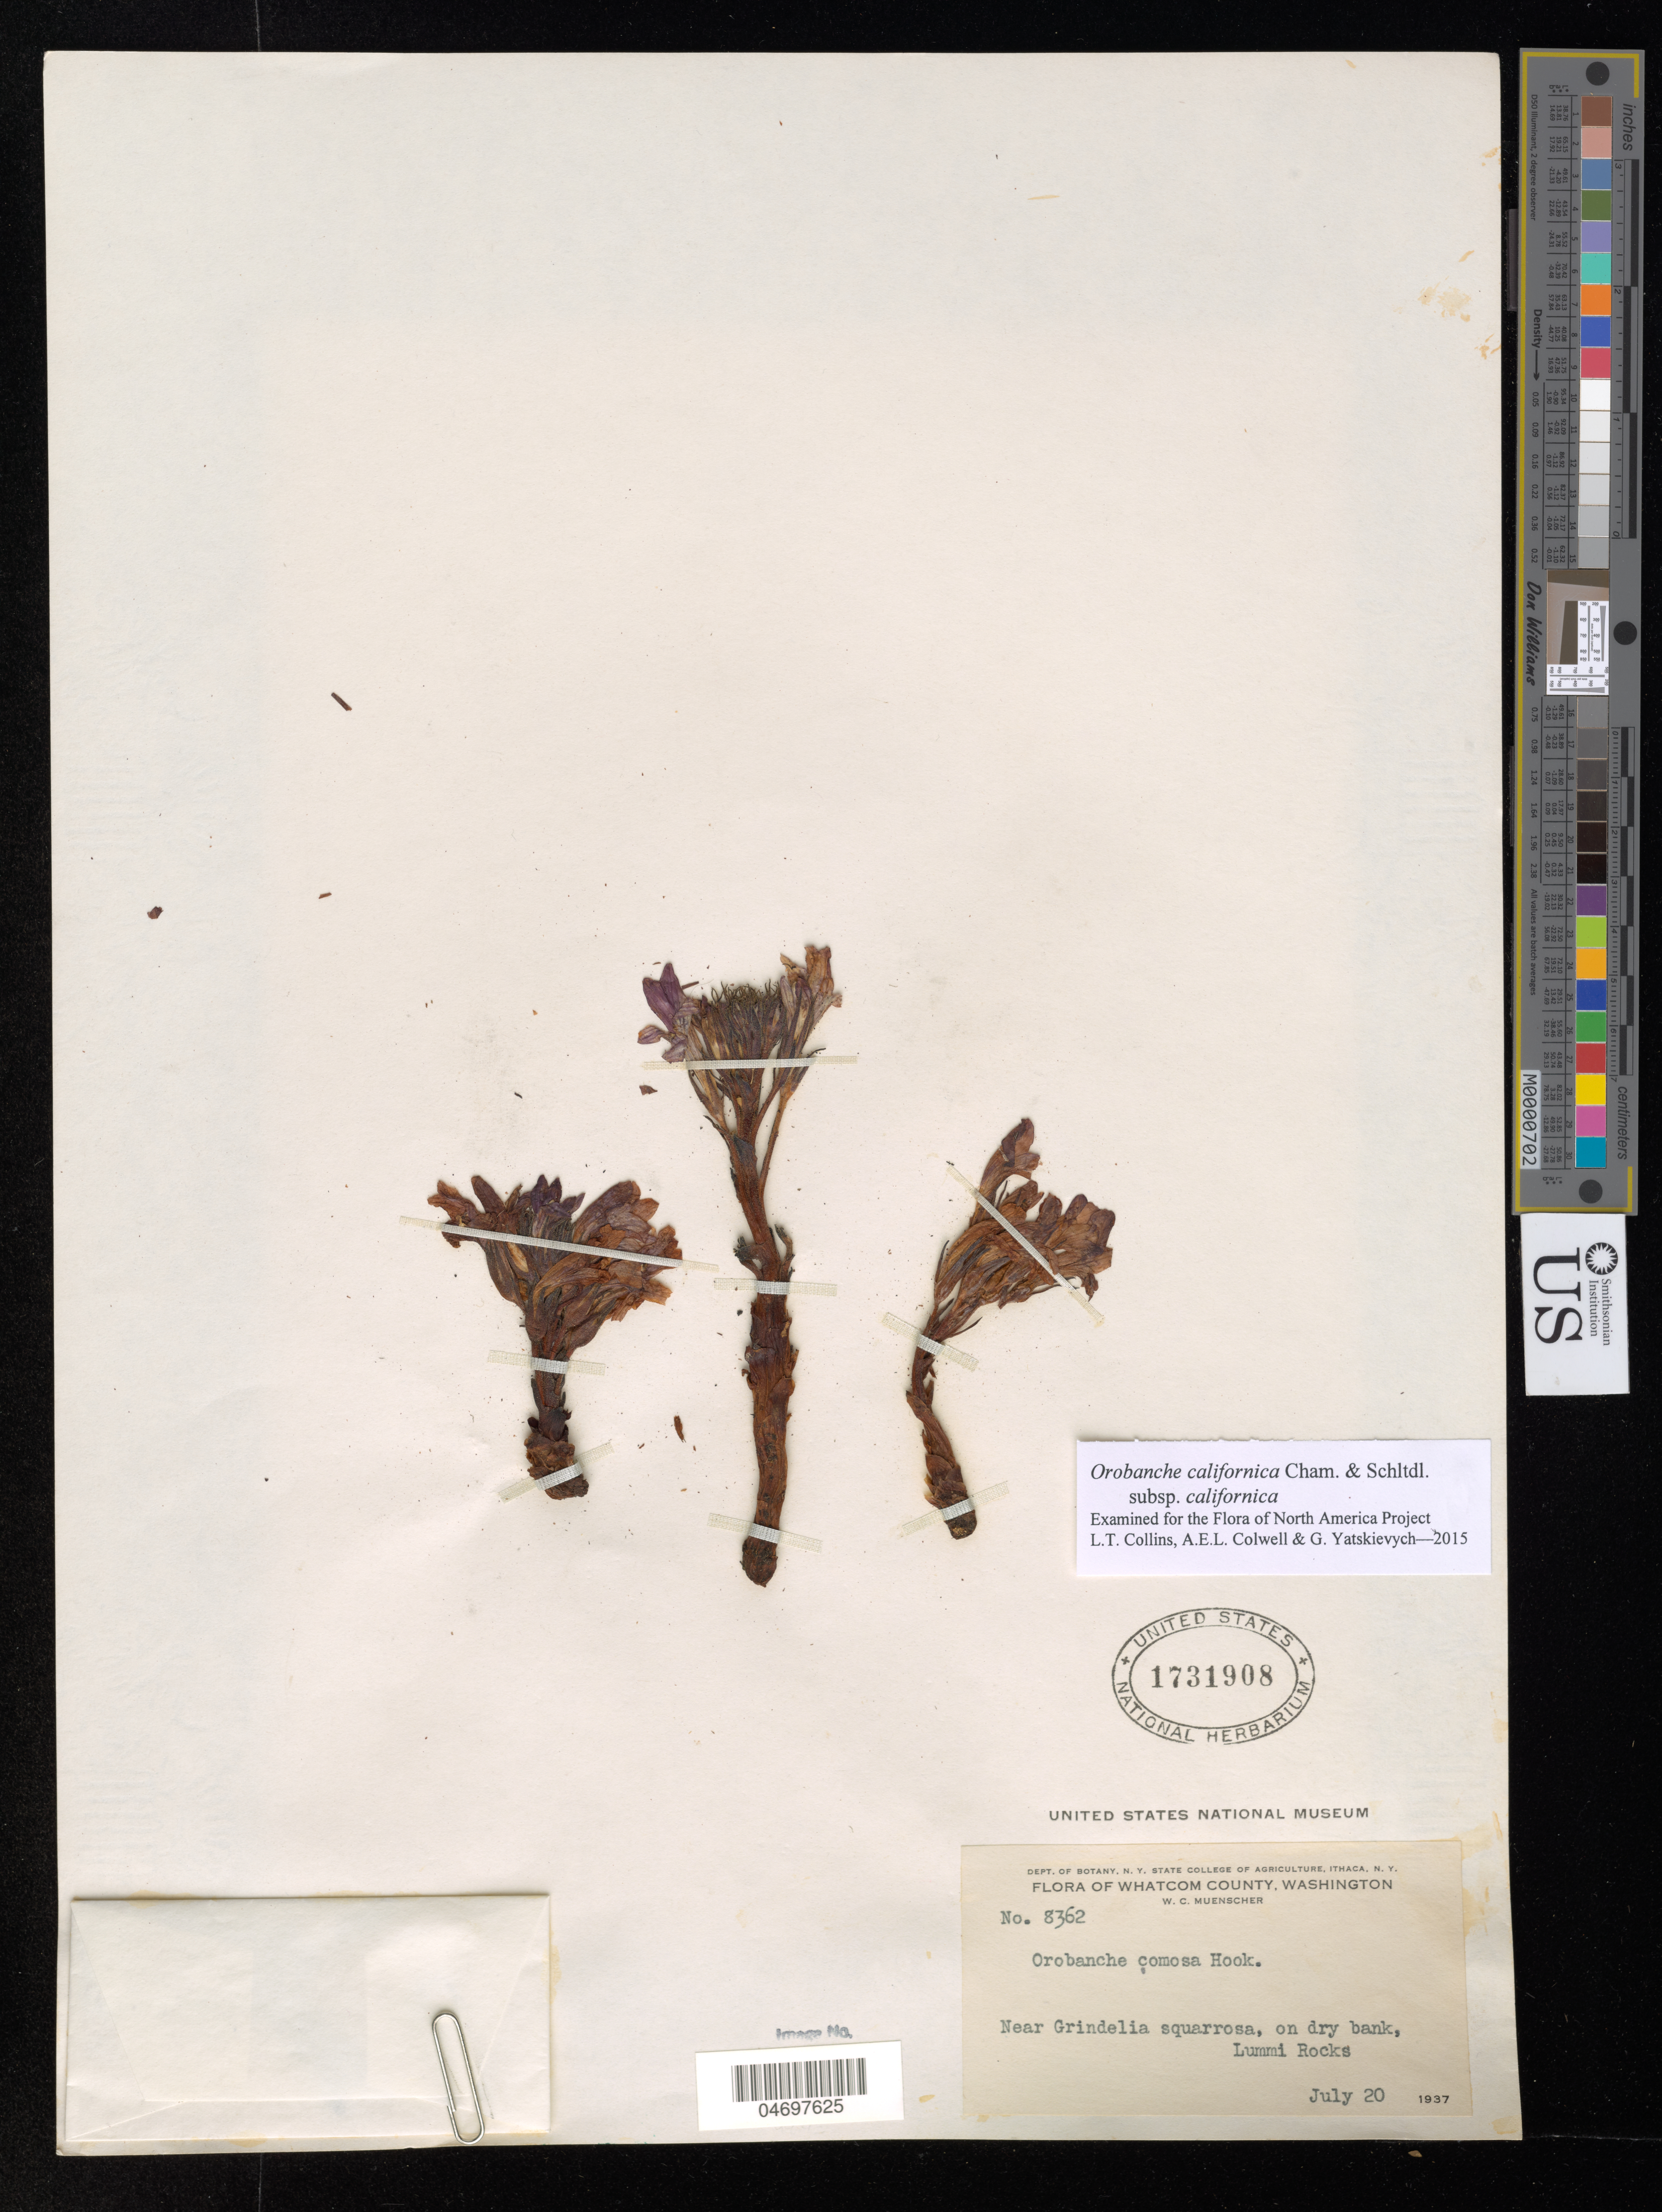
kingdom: Plantae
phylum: Tracheophyta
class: Magnoliopsida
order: Lamiales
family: Orobanchaceae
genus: Orobanche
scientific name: Orobanche californica subsp. californica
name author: Cham. & Schltdl.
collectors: W. Muenscher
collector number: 8362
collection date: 1937-07-20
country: United States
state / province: Washington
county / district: Whatcom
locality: Lumni Rocks.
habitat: On dry bank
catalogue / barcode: US 1731908